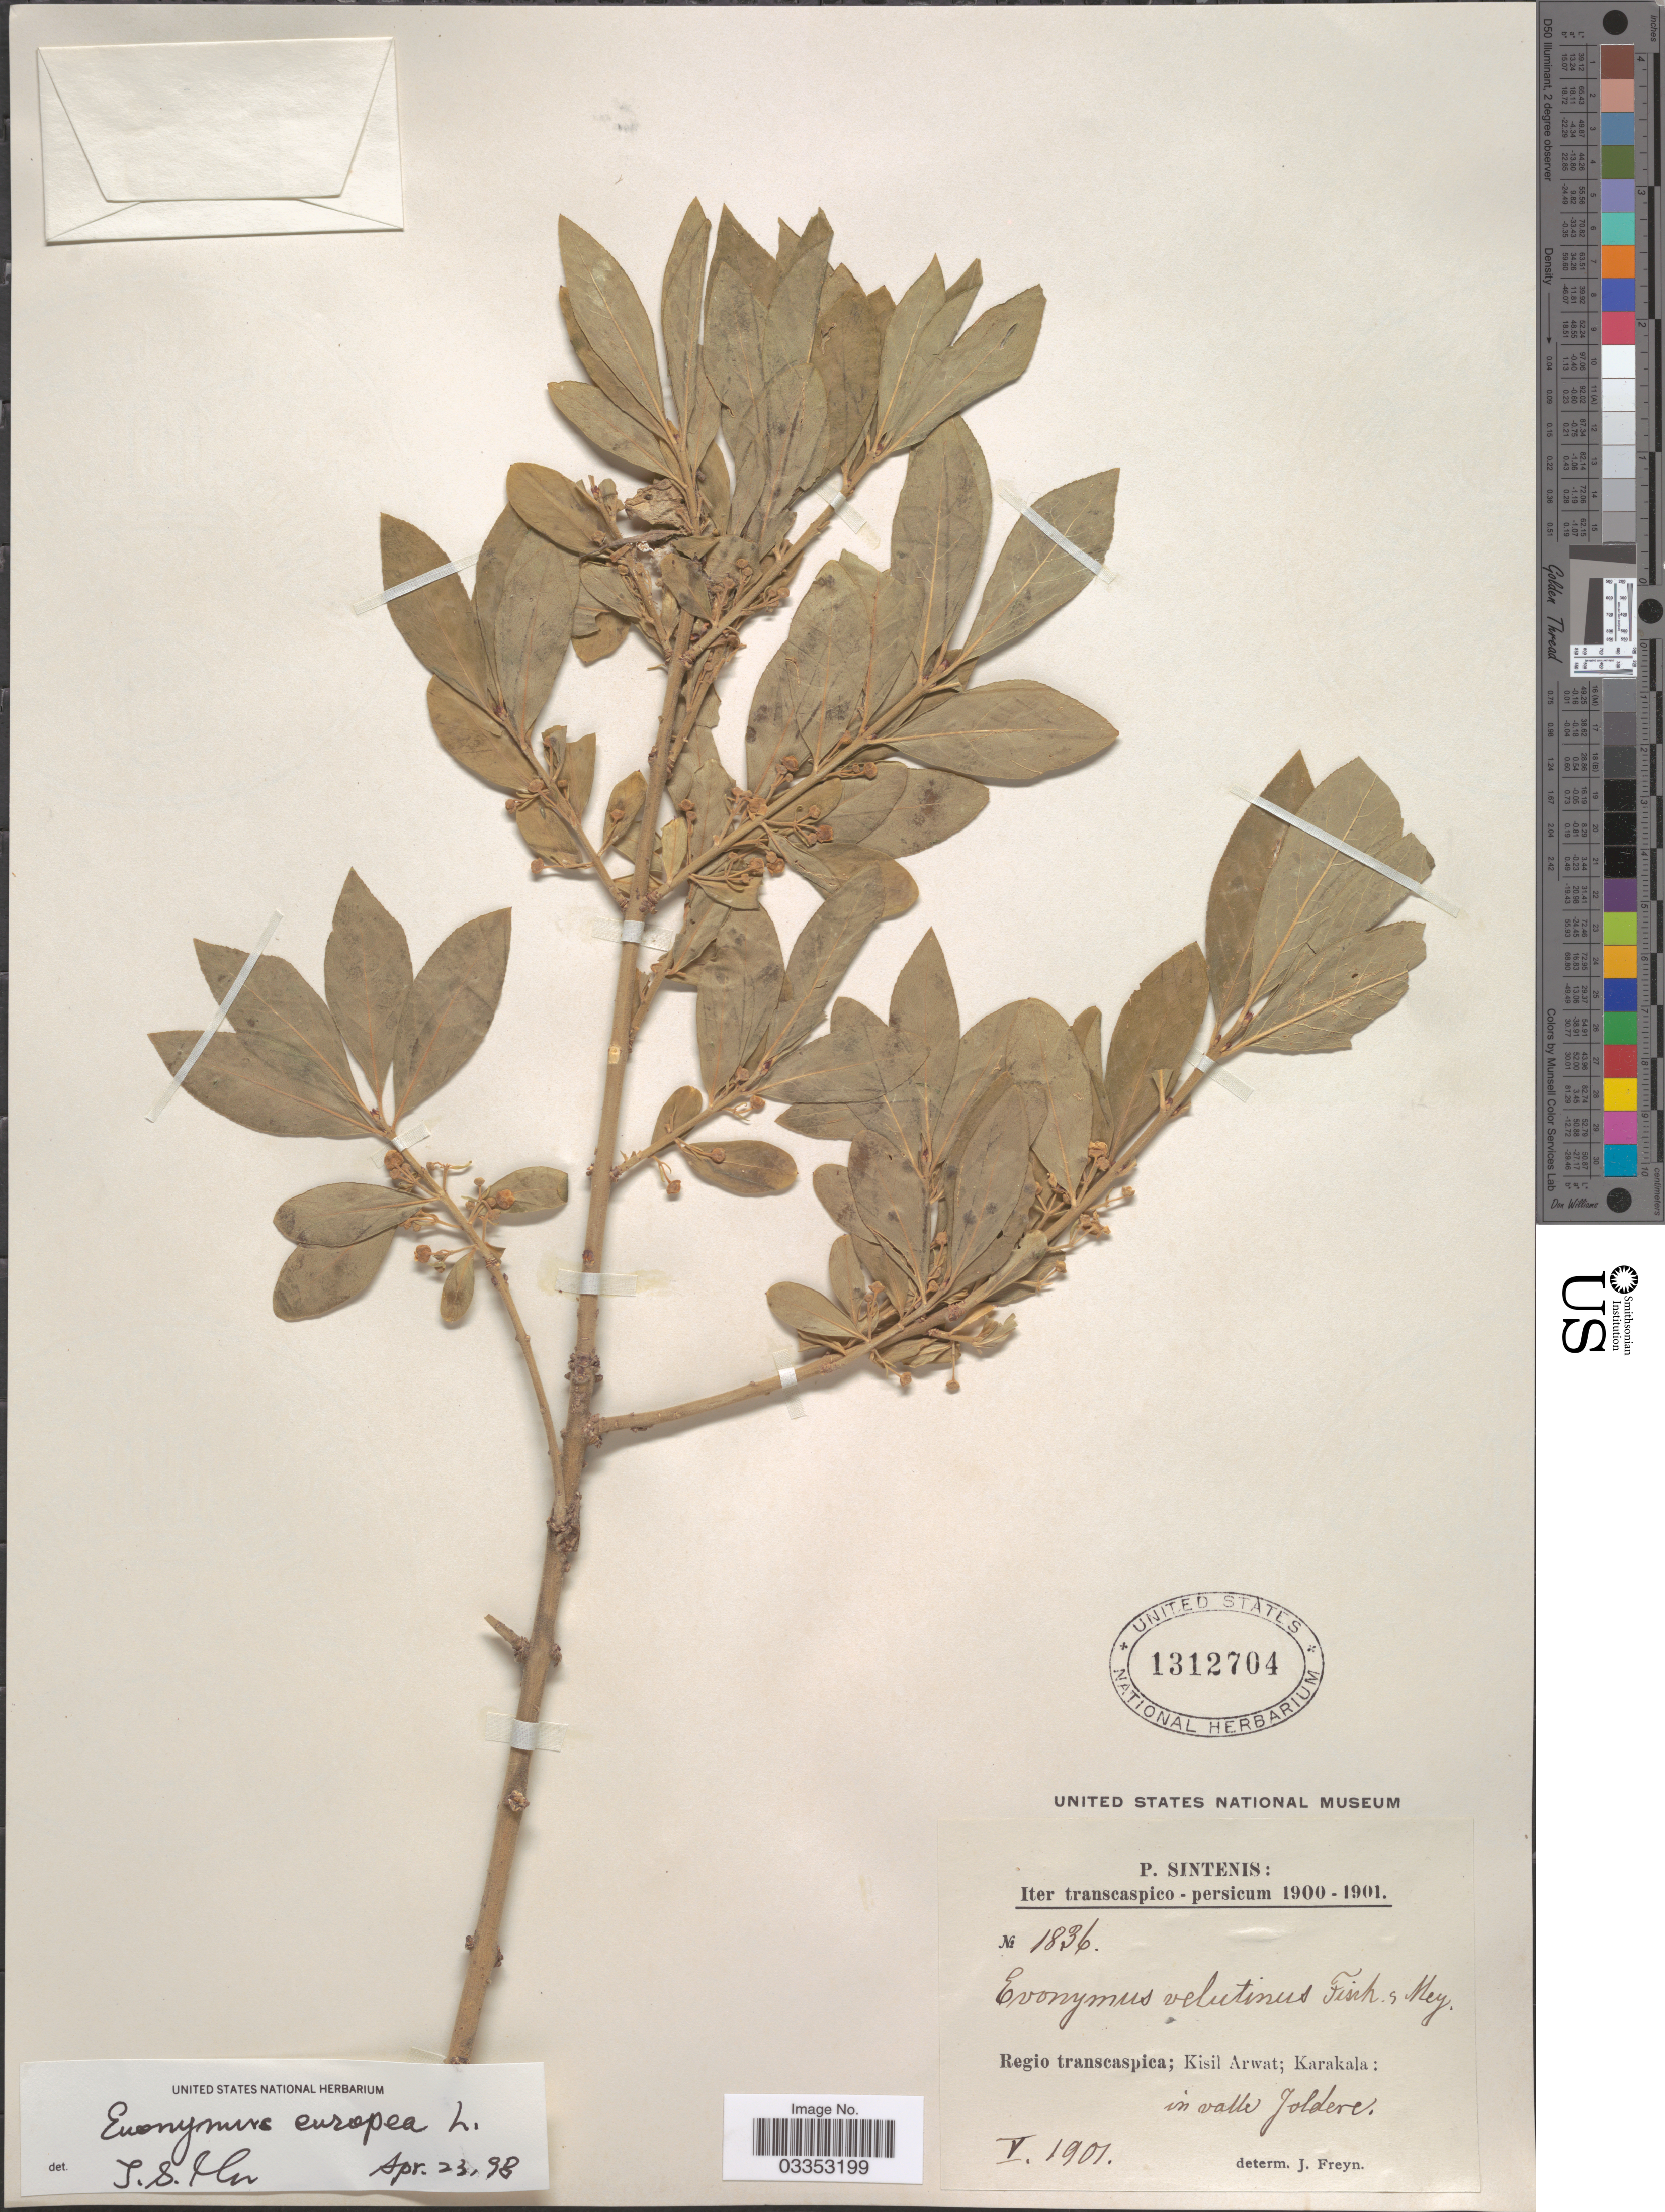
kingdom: Plantae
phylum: Tracheophyta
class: Magnoliopsida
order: Celastrales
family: Celastraceae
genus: Euonymus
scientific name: Euonymus europaeus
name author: L.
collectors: P. Sintenis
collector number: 1836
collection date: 1901-05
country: Turkmenistan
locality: Regio transcaspica; Kisil Arwat; Karakala: in valle Joldere.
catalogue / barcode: US 1312704